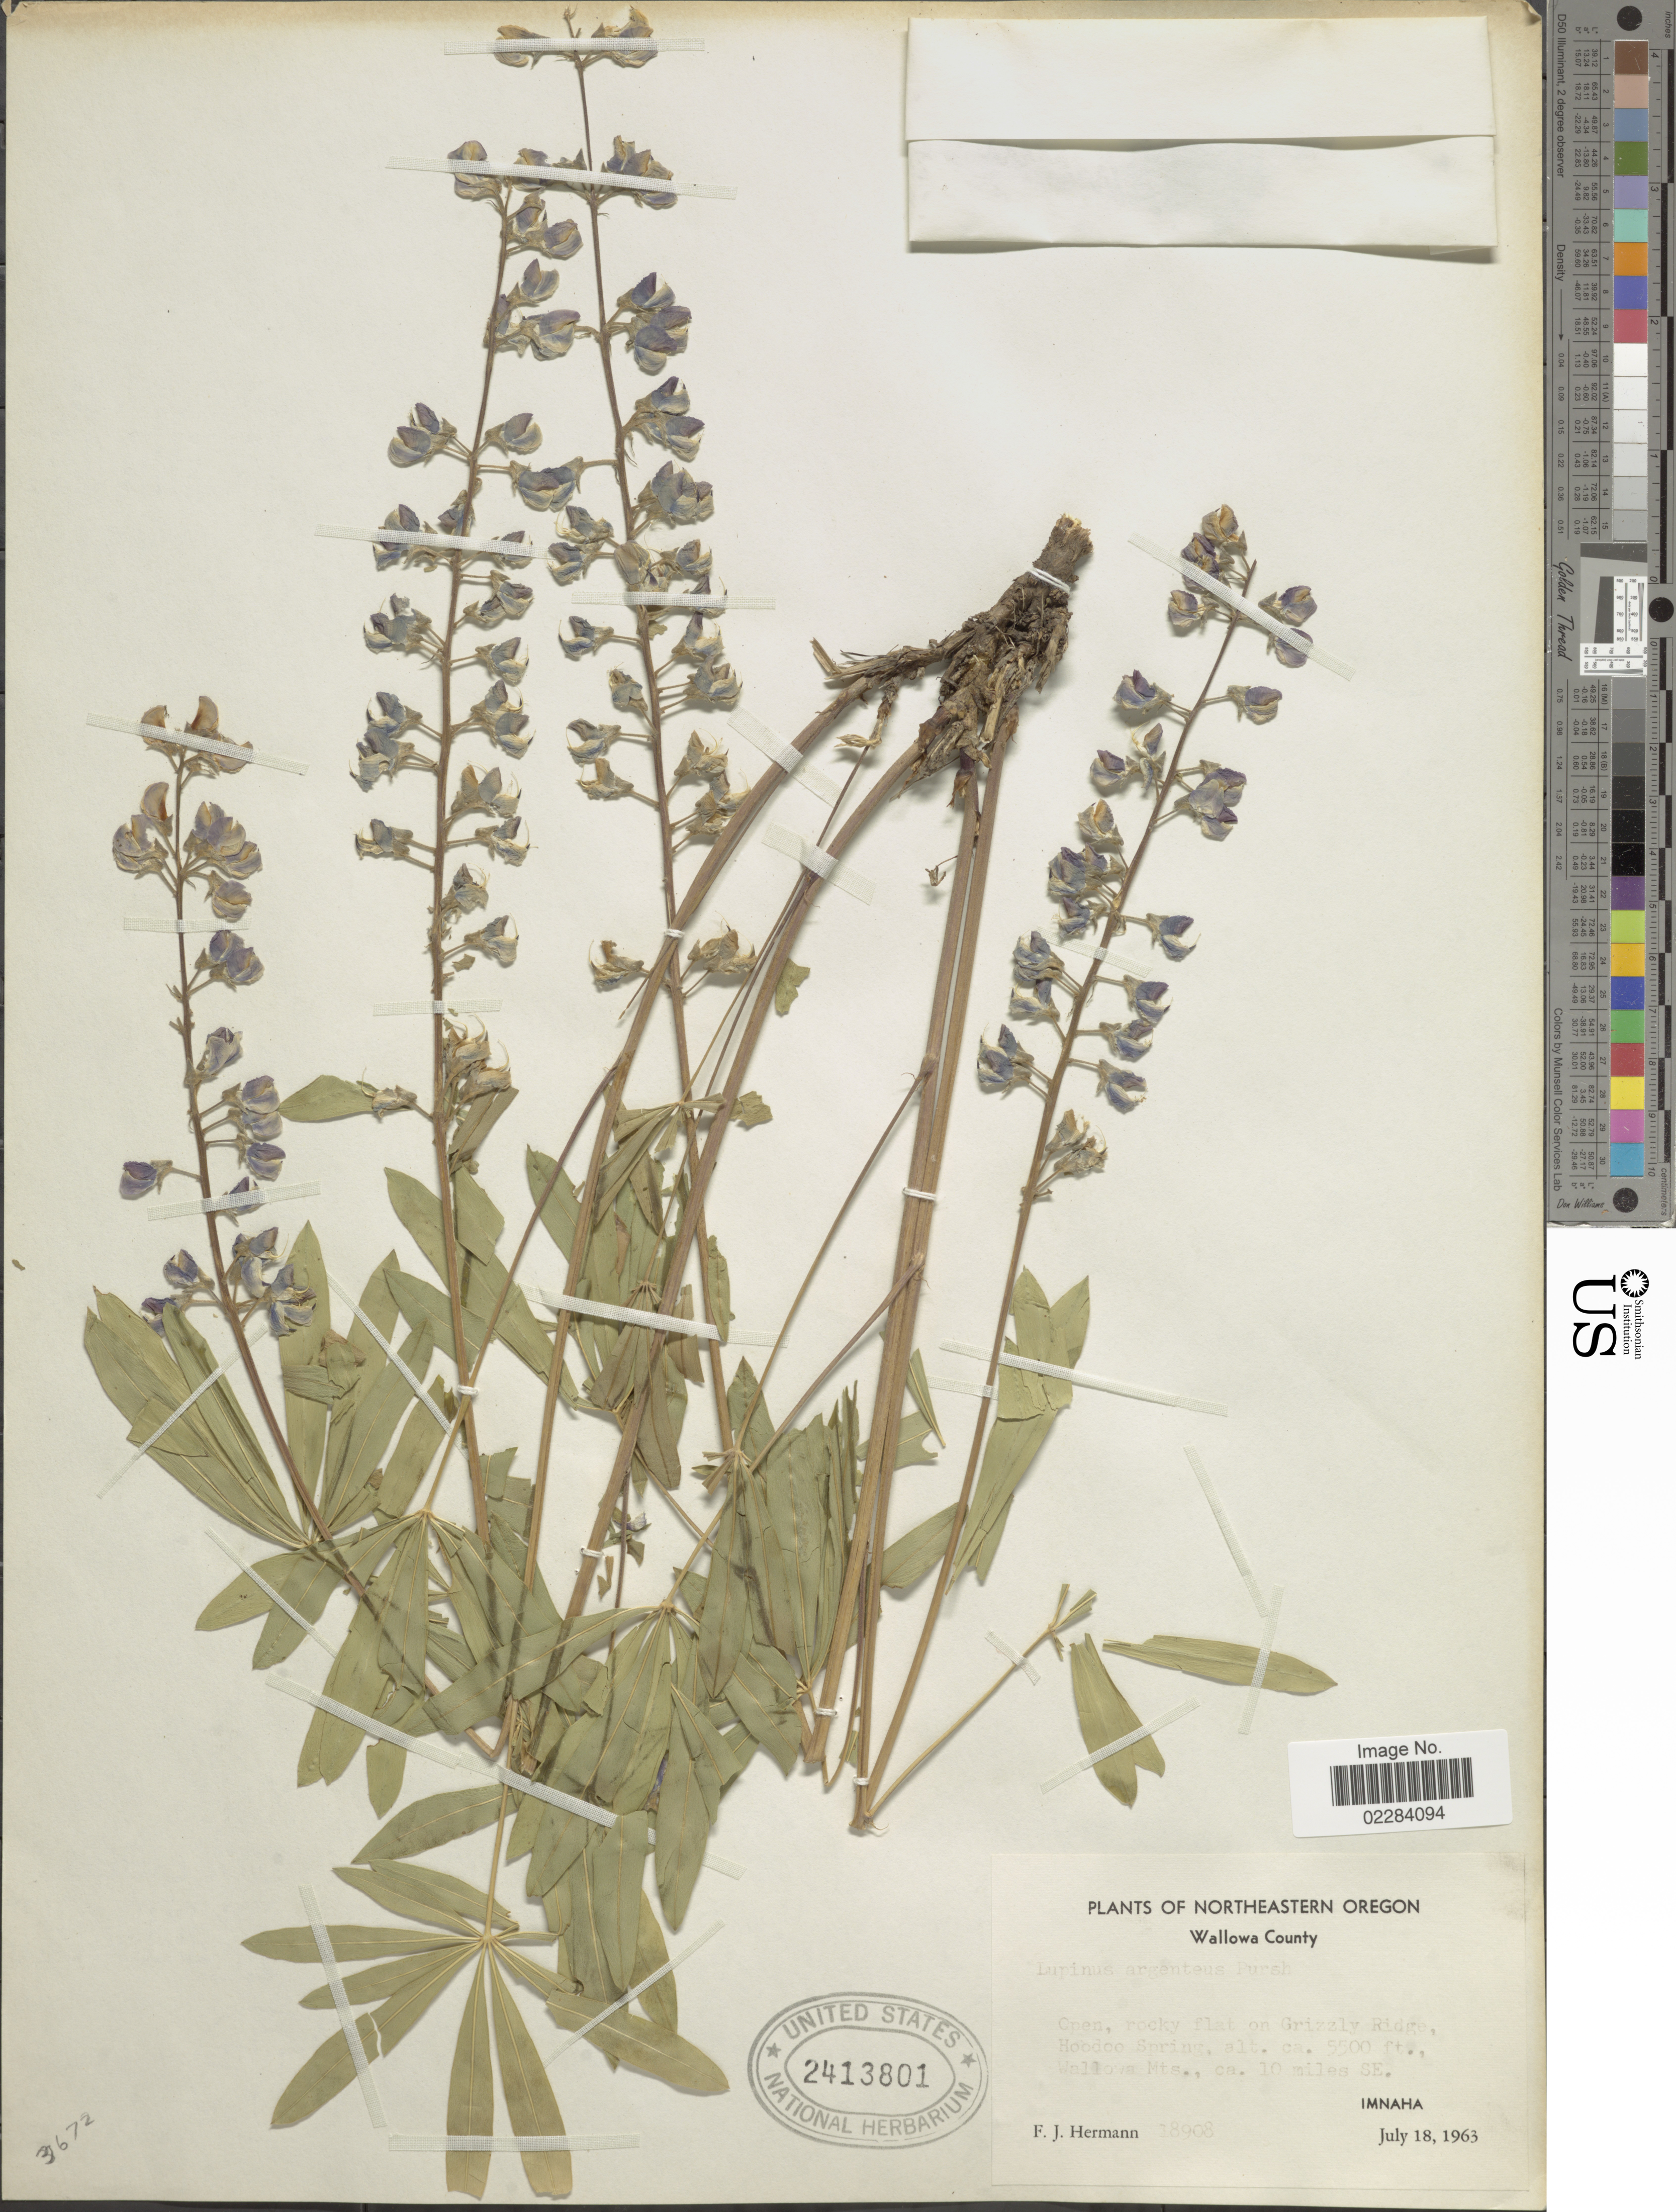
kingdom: Plantae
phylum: Tracheophyta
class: Magnoliopsida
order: Fabales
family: Fabaceae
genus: Lupinus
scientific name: Lupinus argenteus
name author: Pursh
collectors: F. J. Hermann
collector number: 18908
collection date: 1963-07-18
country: United States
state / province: Oregon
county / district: Wallowa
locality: Northeastern Oregon. Wallowa County. Grizzly Ridge, Hoodoo Spring, Wallowa Mts., ca. 10 miles SE. Imnaha.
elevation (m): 1676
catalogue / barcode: US 2413801